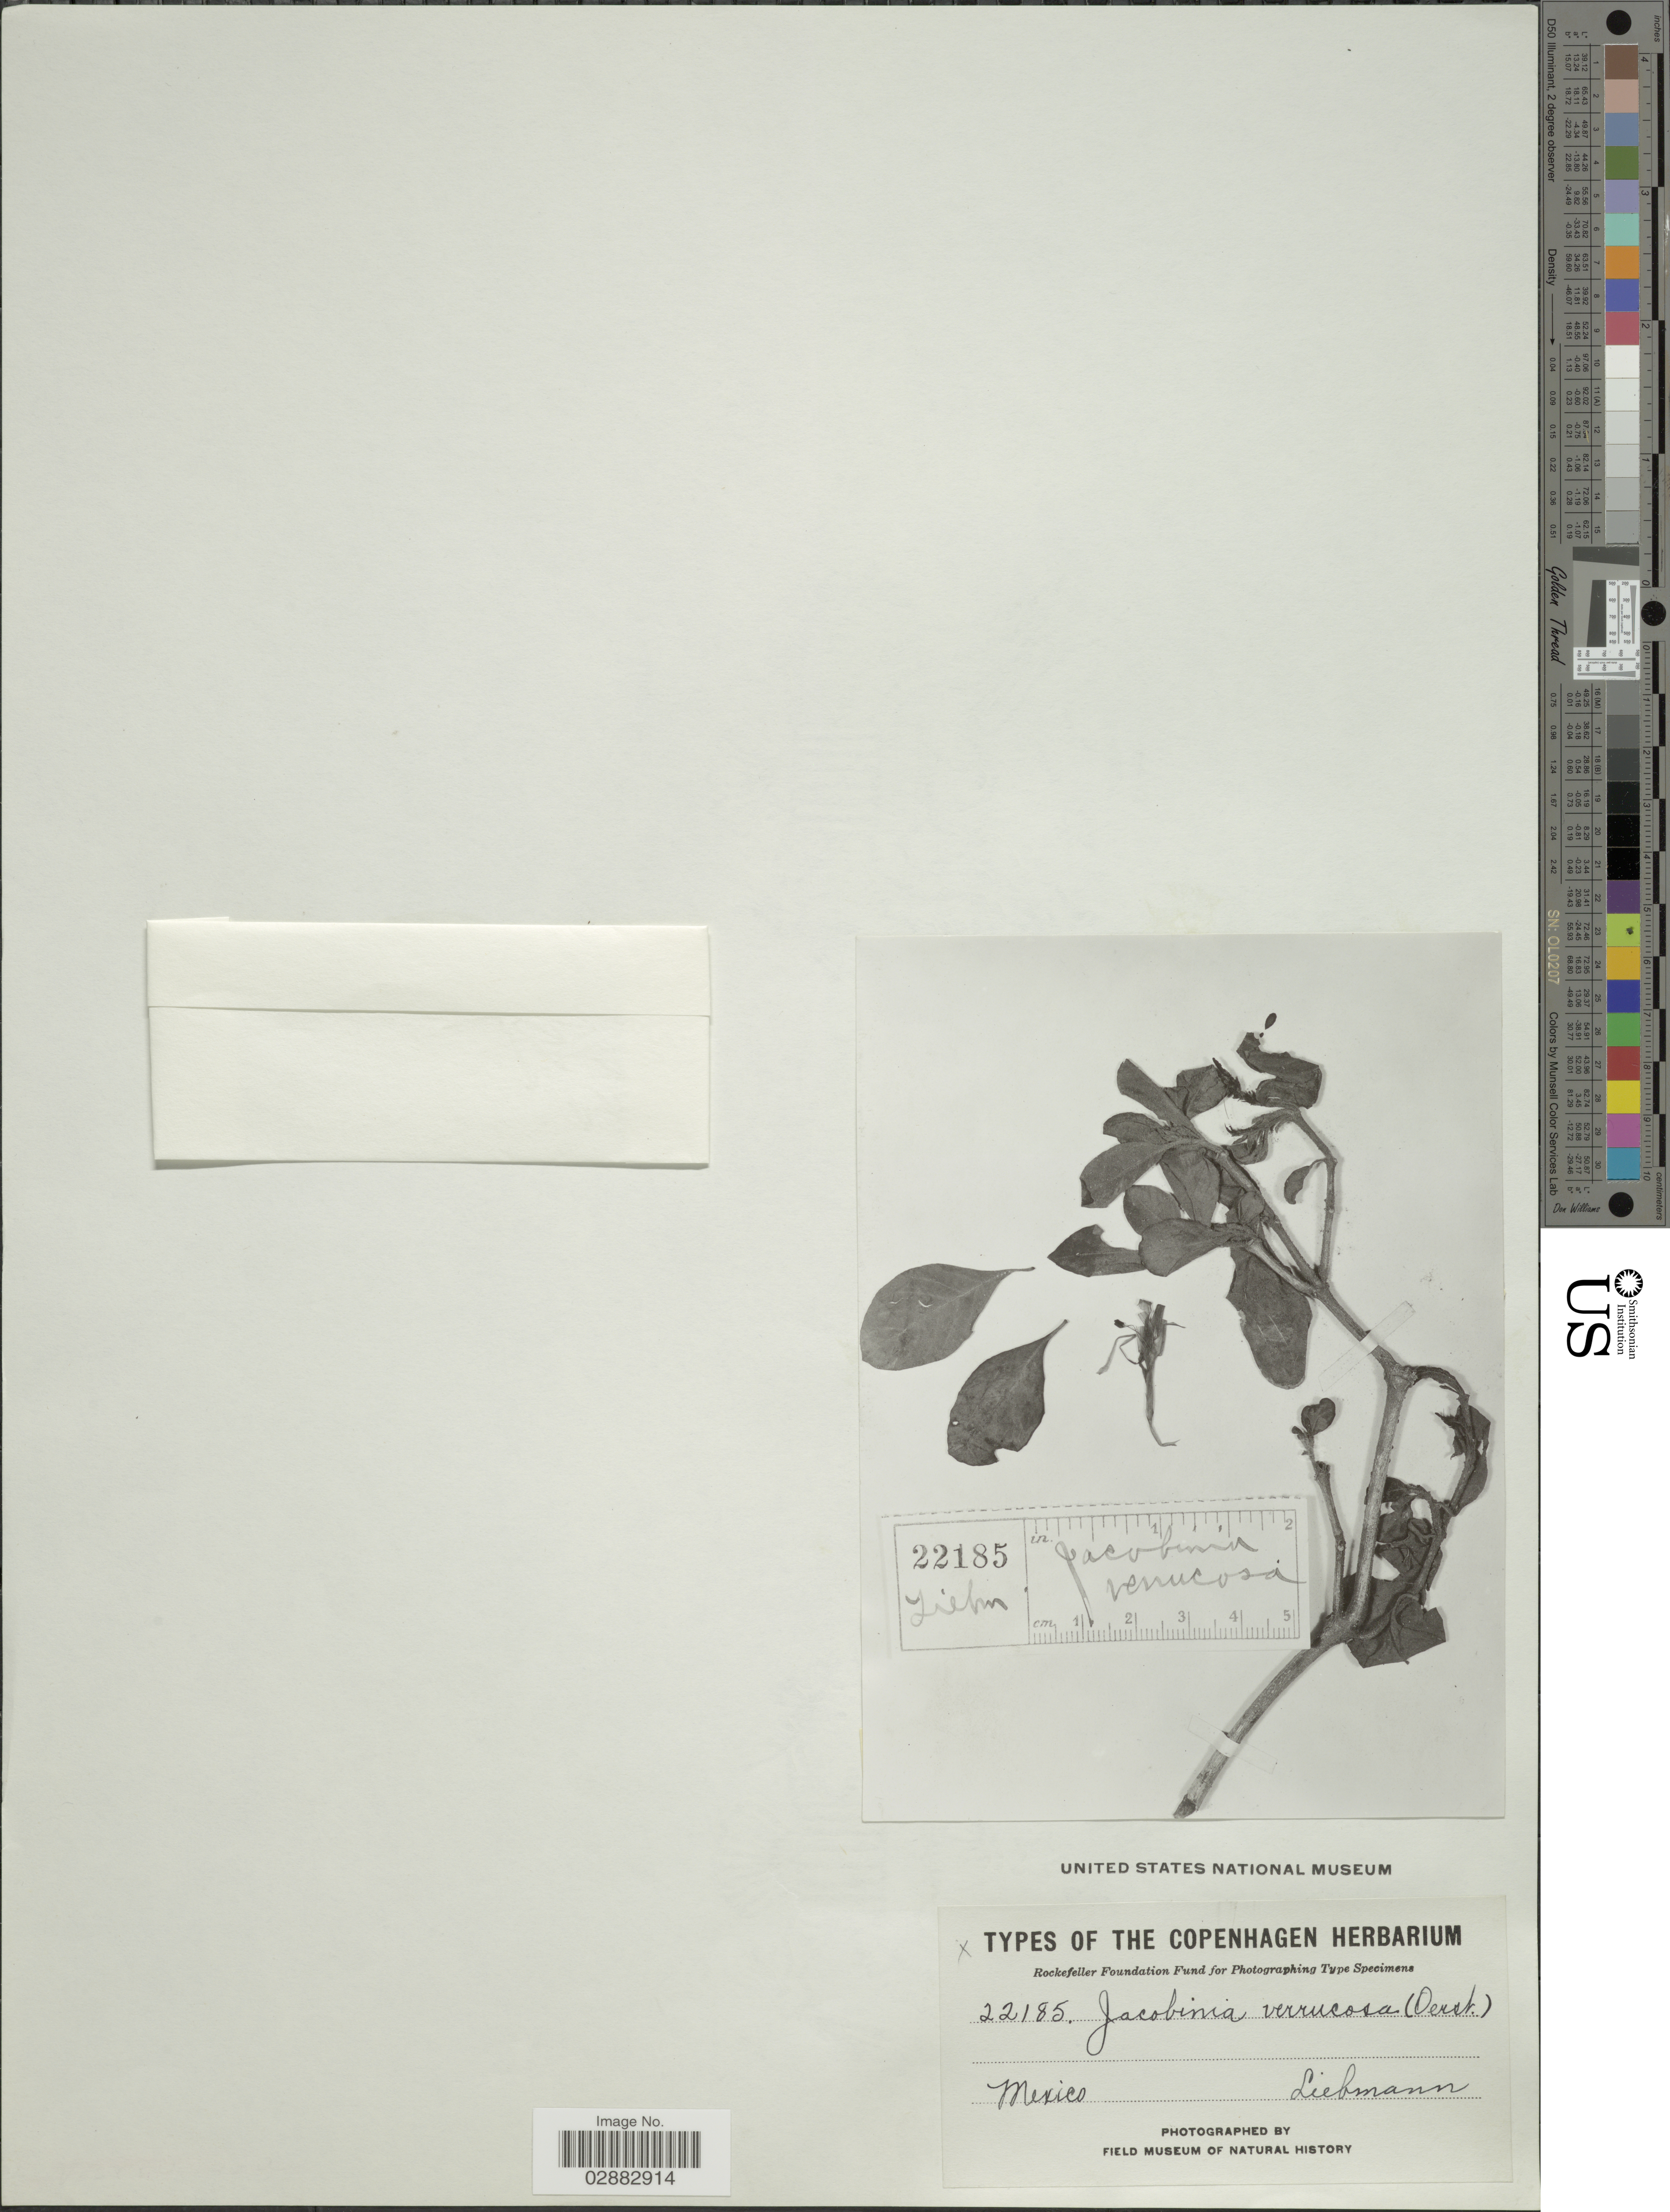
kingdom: Plantae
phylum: Tracheophyta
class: Magnoliopsida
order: Lamiales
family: Acanthaceae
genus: Jacobinia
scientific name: Jacobinia verrucosa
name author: Hemsl.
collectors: Liebmann, --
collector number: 22185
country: Mexico